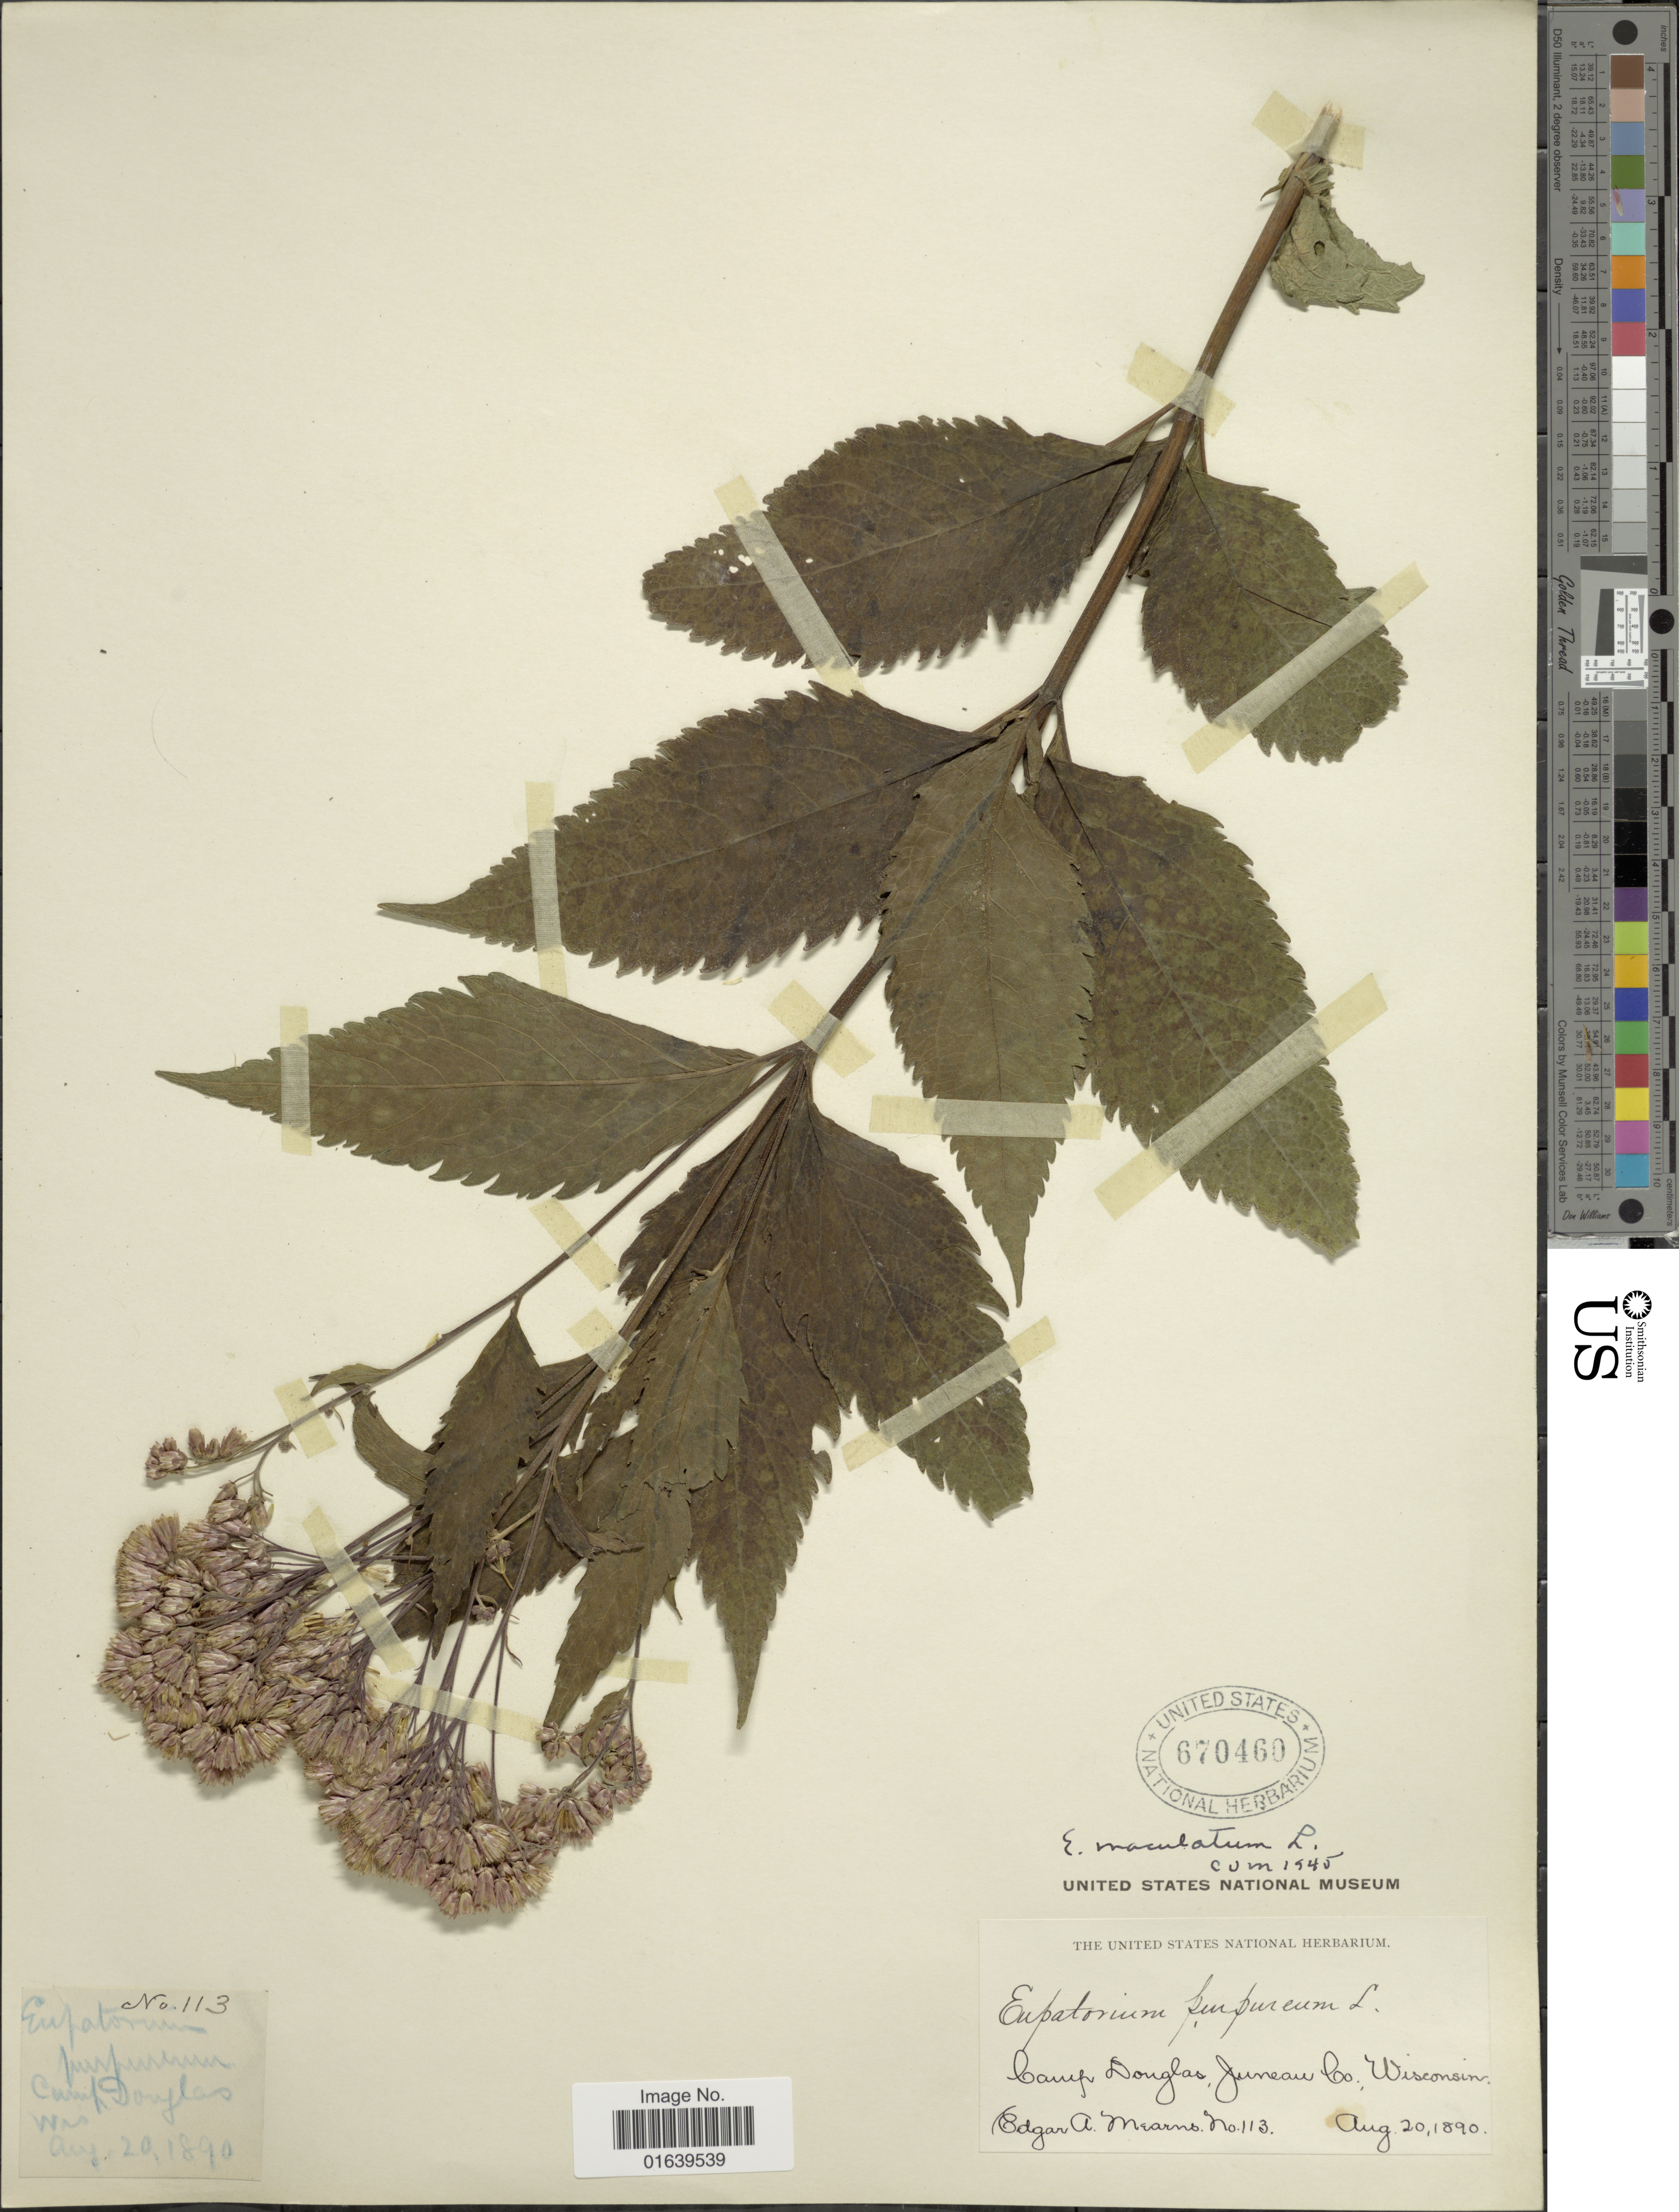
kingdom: Plantae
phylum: Tracheophyta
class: Magnoliopsida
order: Asterales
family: Asteraceae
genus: Eupatorium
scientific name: Eupatorium maculatum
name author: L.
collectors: E. A. Mearns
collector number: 113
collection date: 1890-08-20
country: United States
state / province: Wisconsin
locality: Camp Douglas Juneau Co.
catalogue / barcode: US 670460